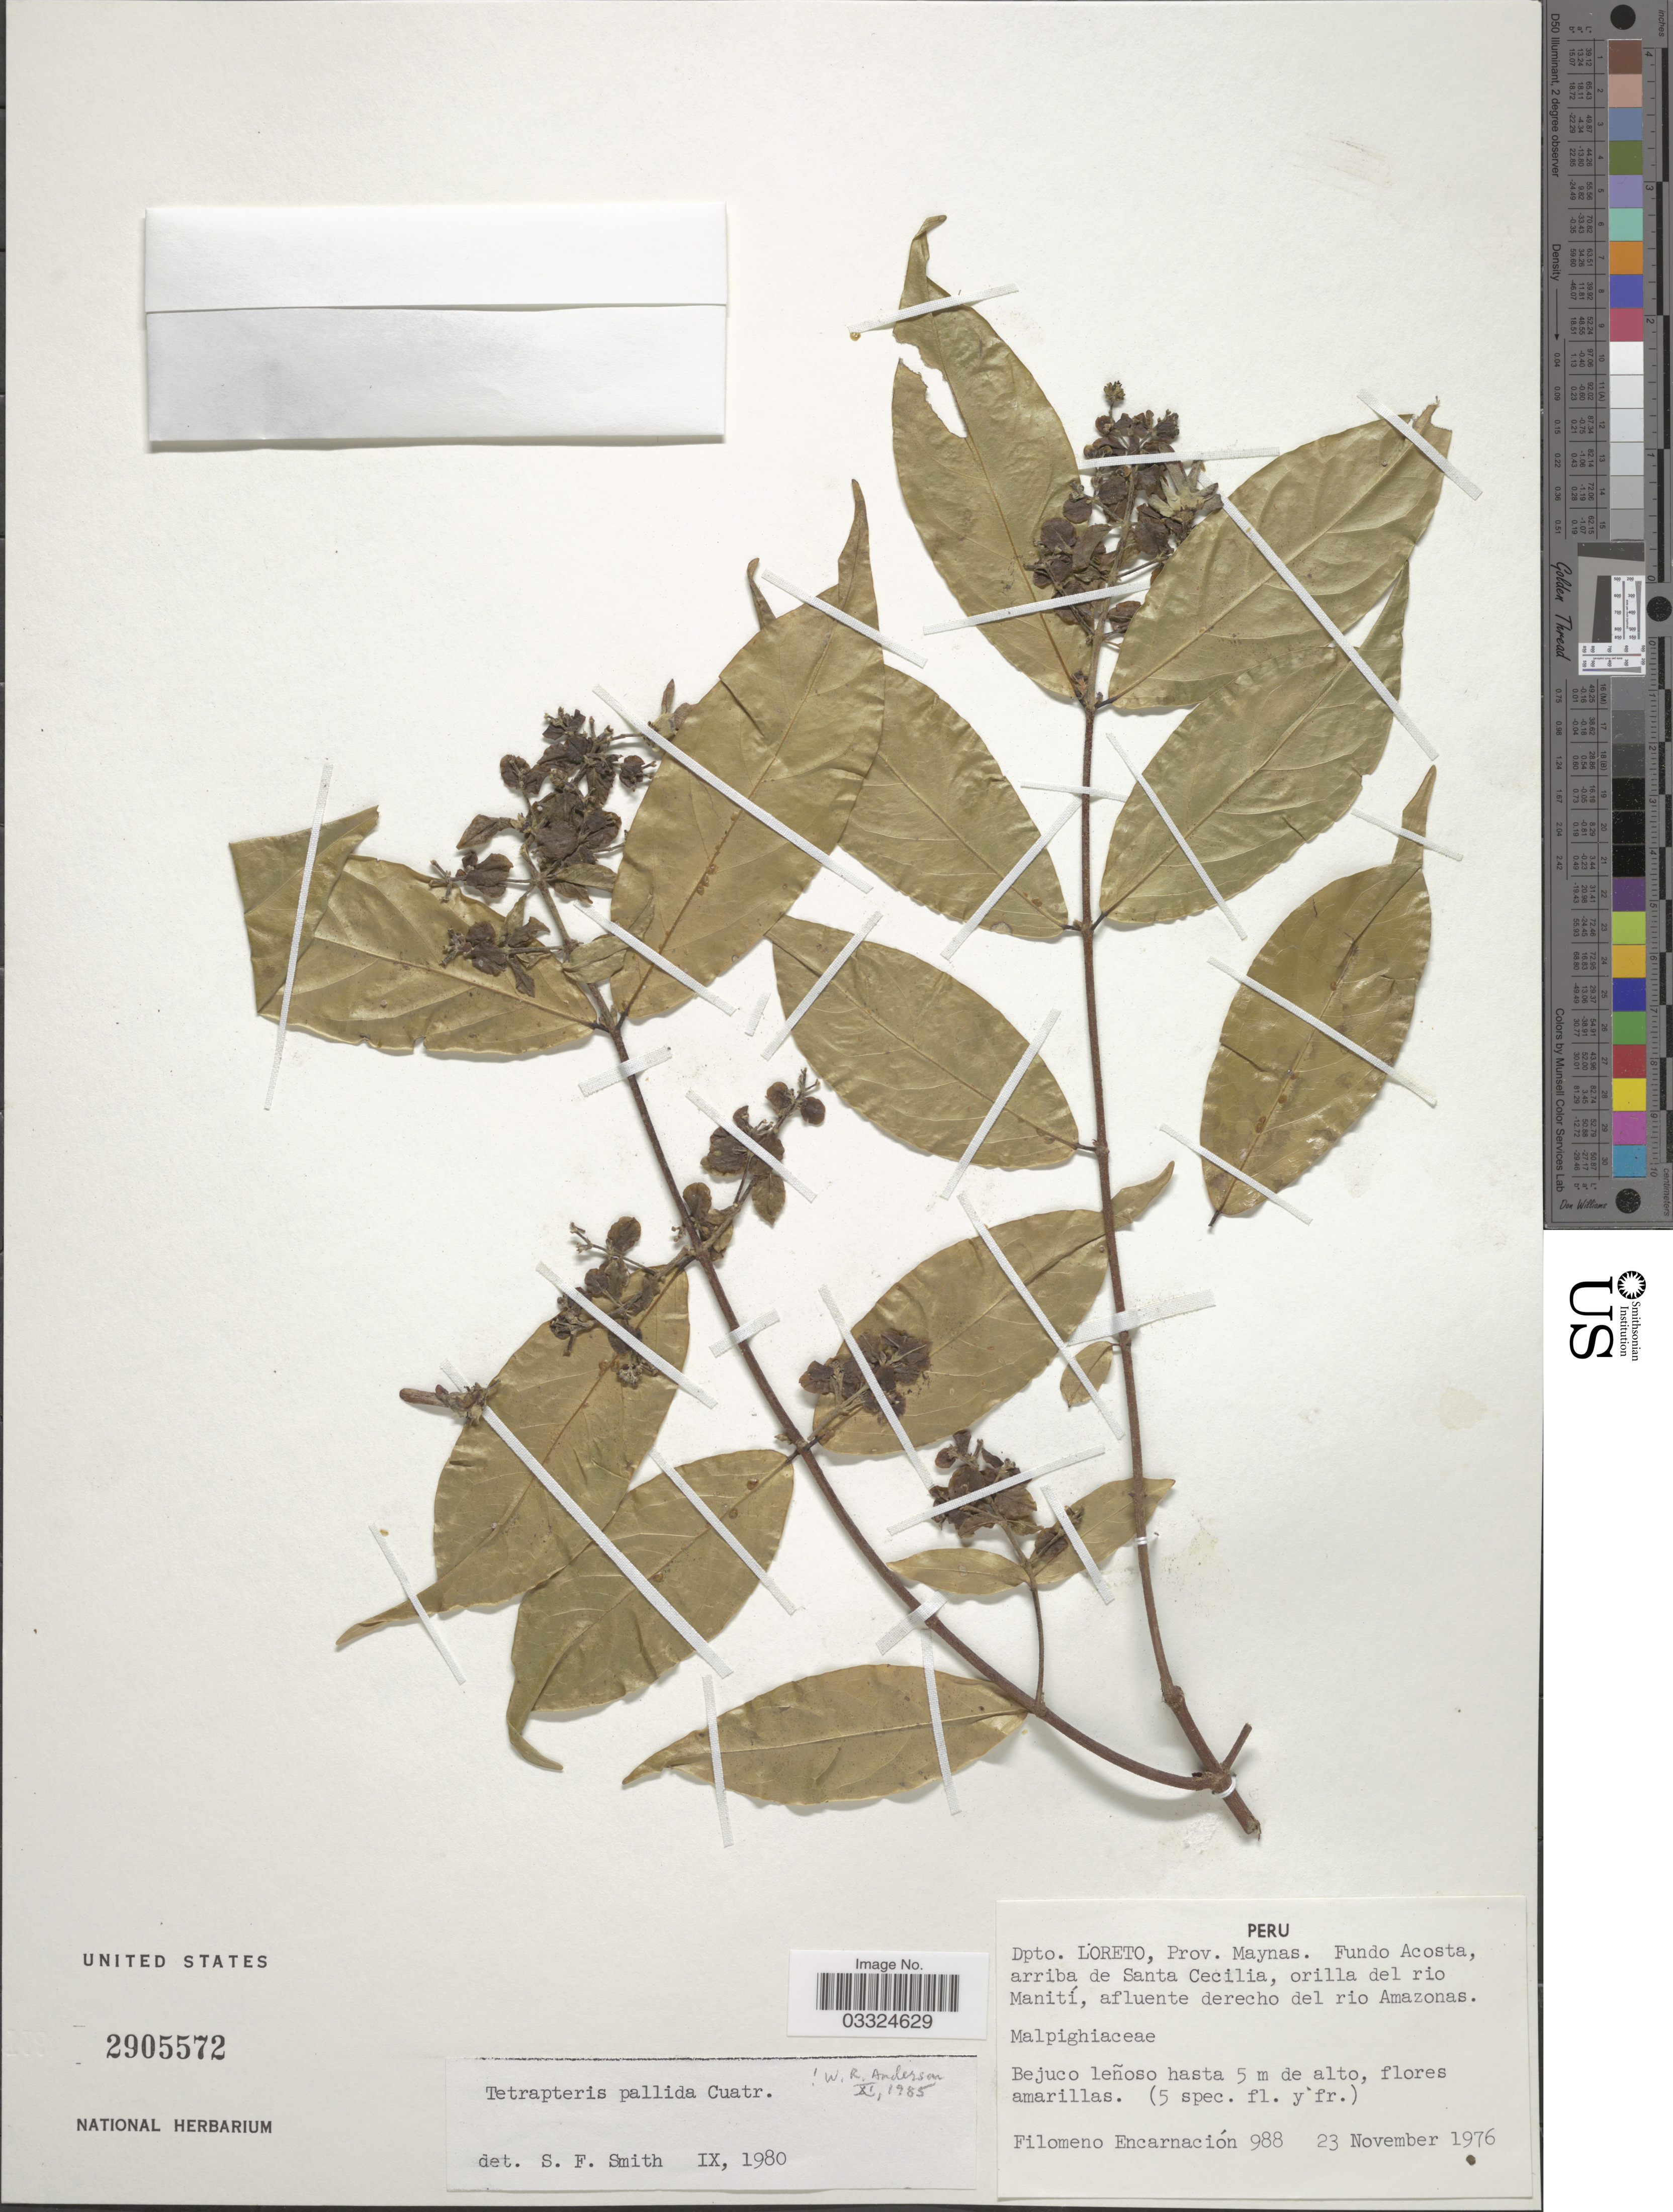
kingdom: Plantae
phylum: Tracheophyta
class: Magnoliopsida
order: Malpighiales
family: Malpighiaceae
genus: Tetrapterys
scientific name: Tetrapterys nitida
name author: A. Juss.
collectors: F. Encarnación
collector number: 988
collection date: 1976-11-23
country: Peru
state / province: Loreto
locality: Dpto. Loreto, Prov. Maynas. Fundo Acosta, arriba de Santa Cecilia, orilla del rio Manití, afluente derecho del rio Amazonas.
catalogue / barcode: US 2905572